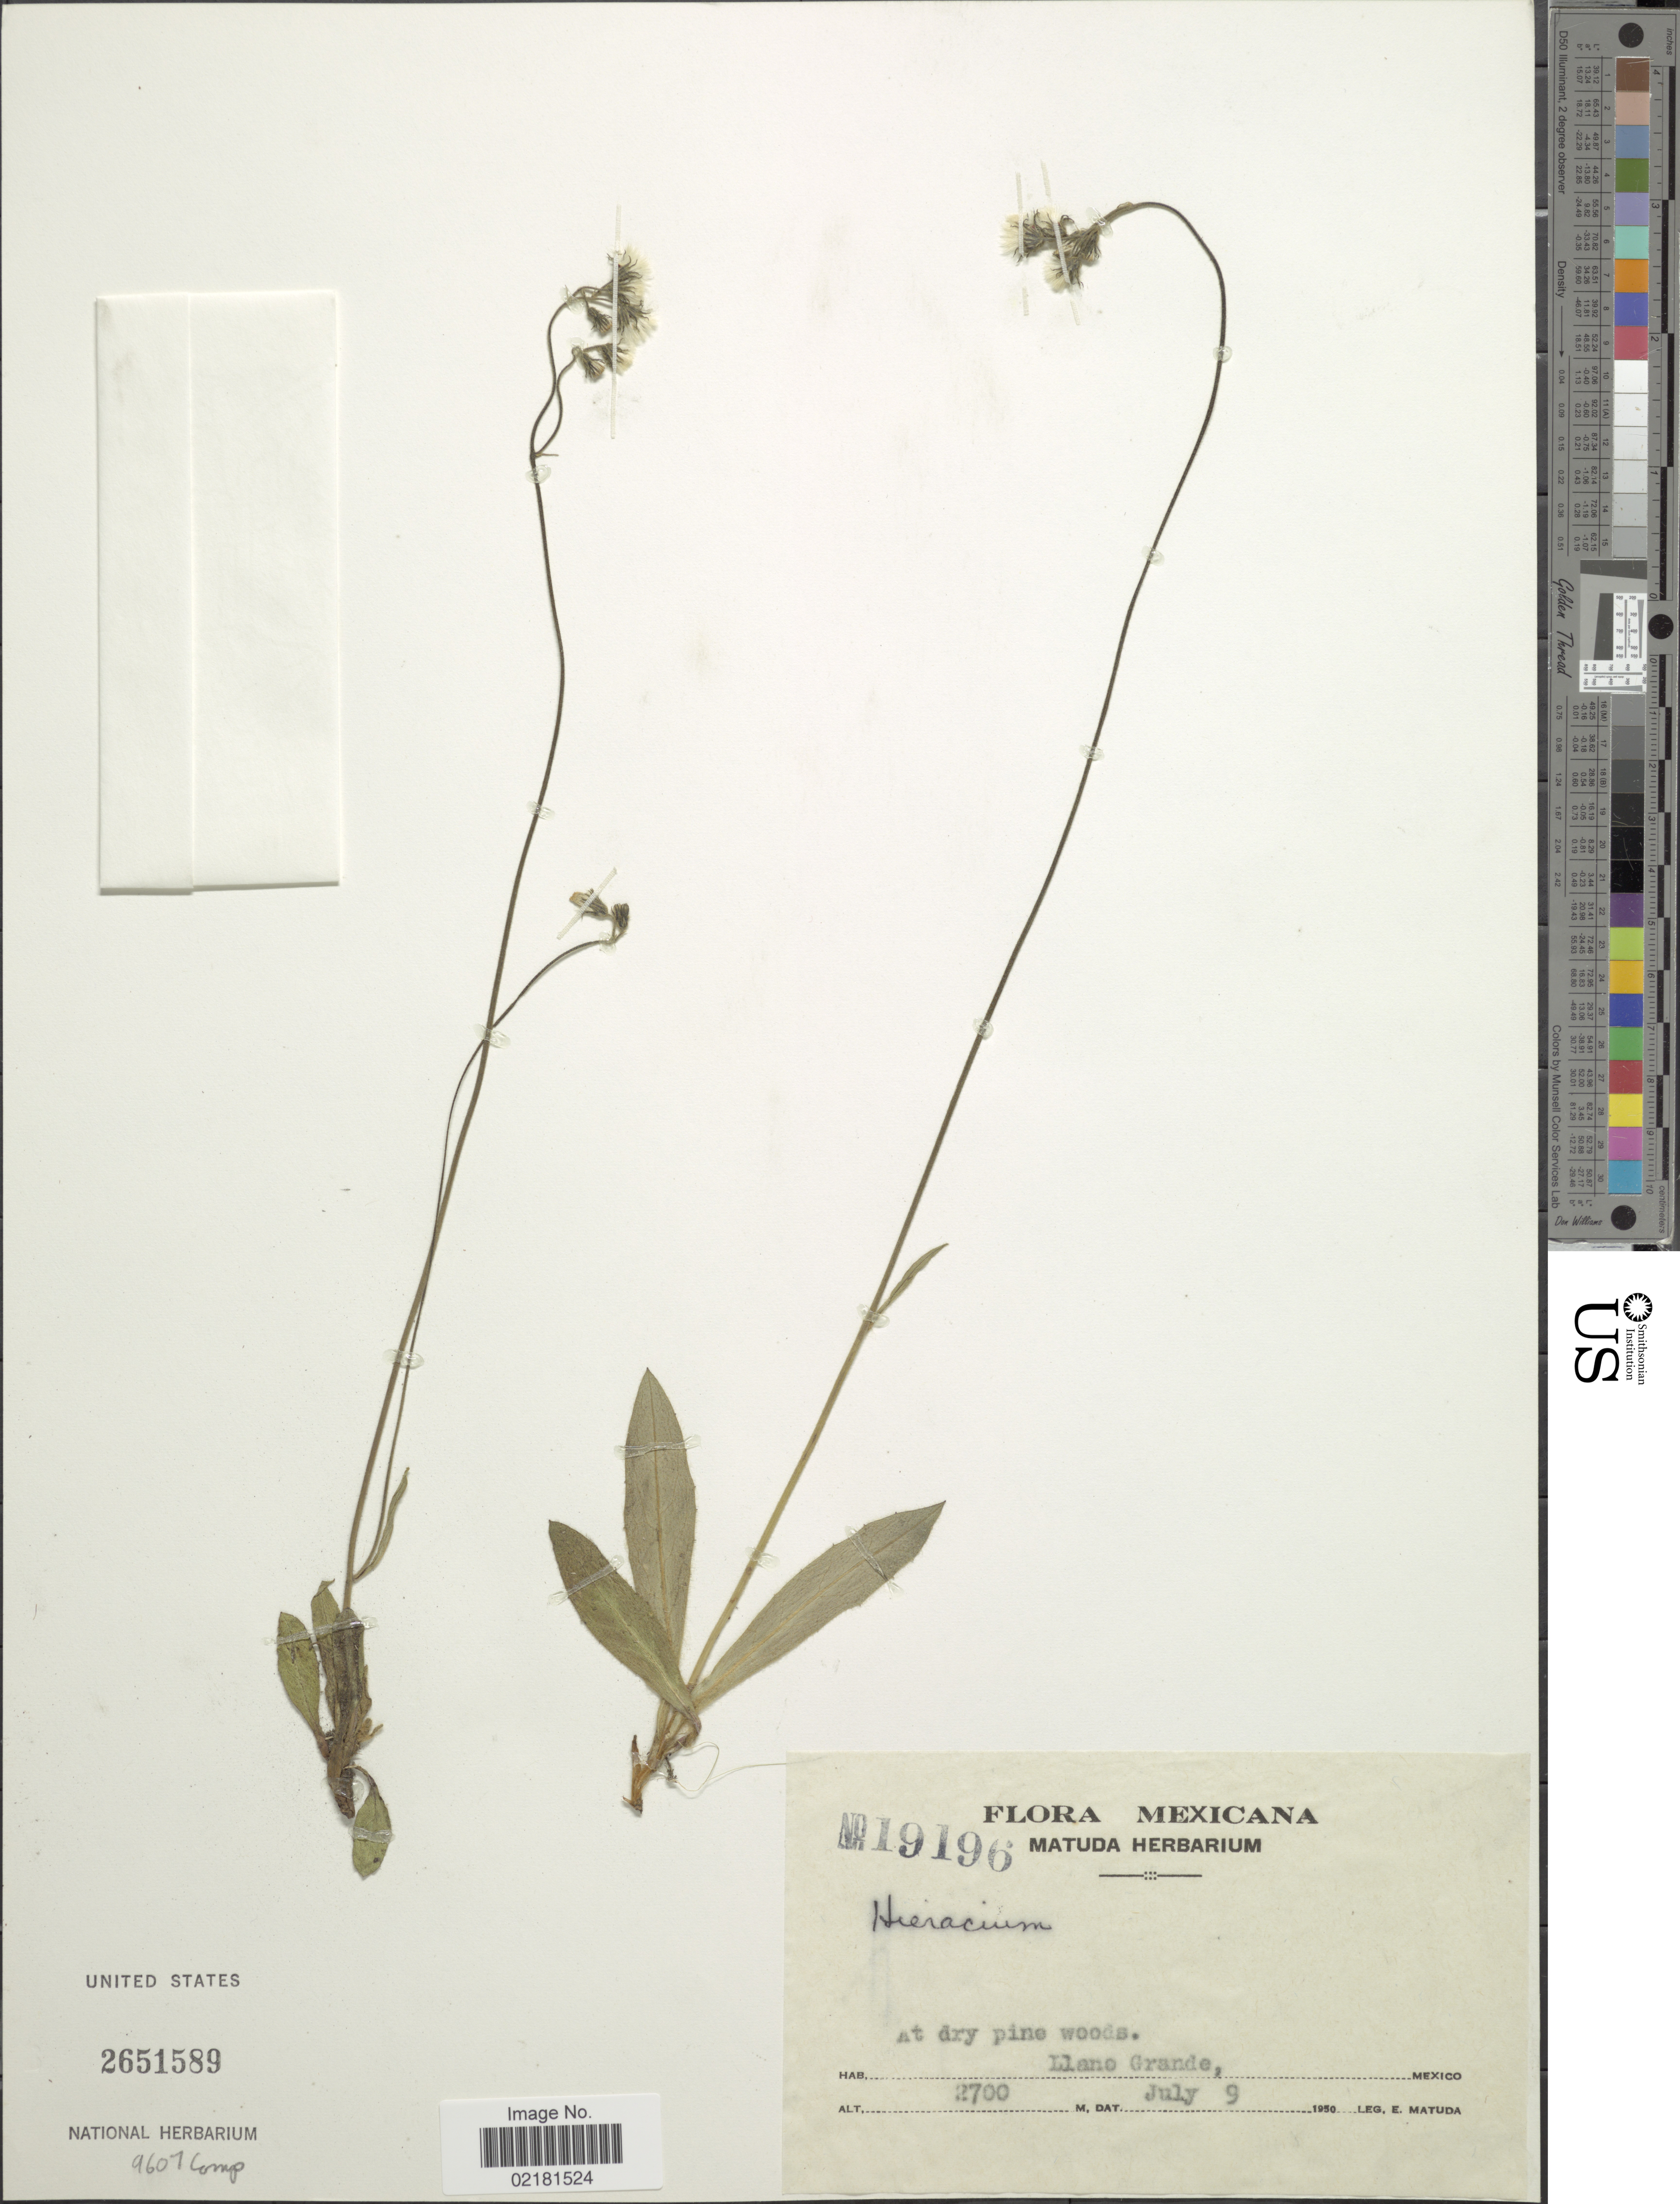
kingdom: Plantae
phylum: Tracheophyta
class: Magnoliopsida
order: Asterales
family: Asteraceae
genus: Hieracium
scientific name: Hieracium repandulare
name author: Druce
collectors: E. Matuda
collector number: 19196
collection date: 1950-07-09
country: Mexico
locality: Llano Grande.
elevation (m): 2700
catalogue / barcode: US 2651589